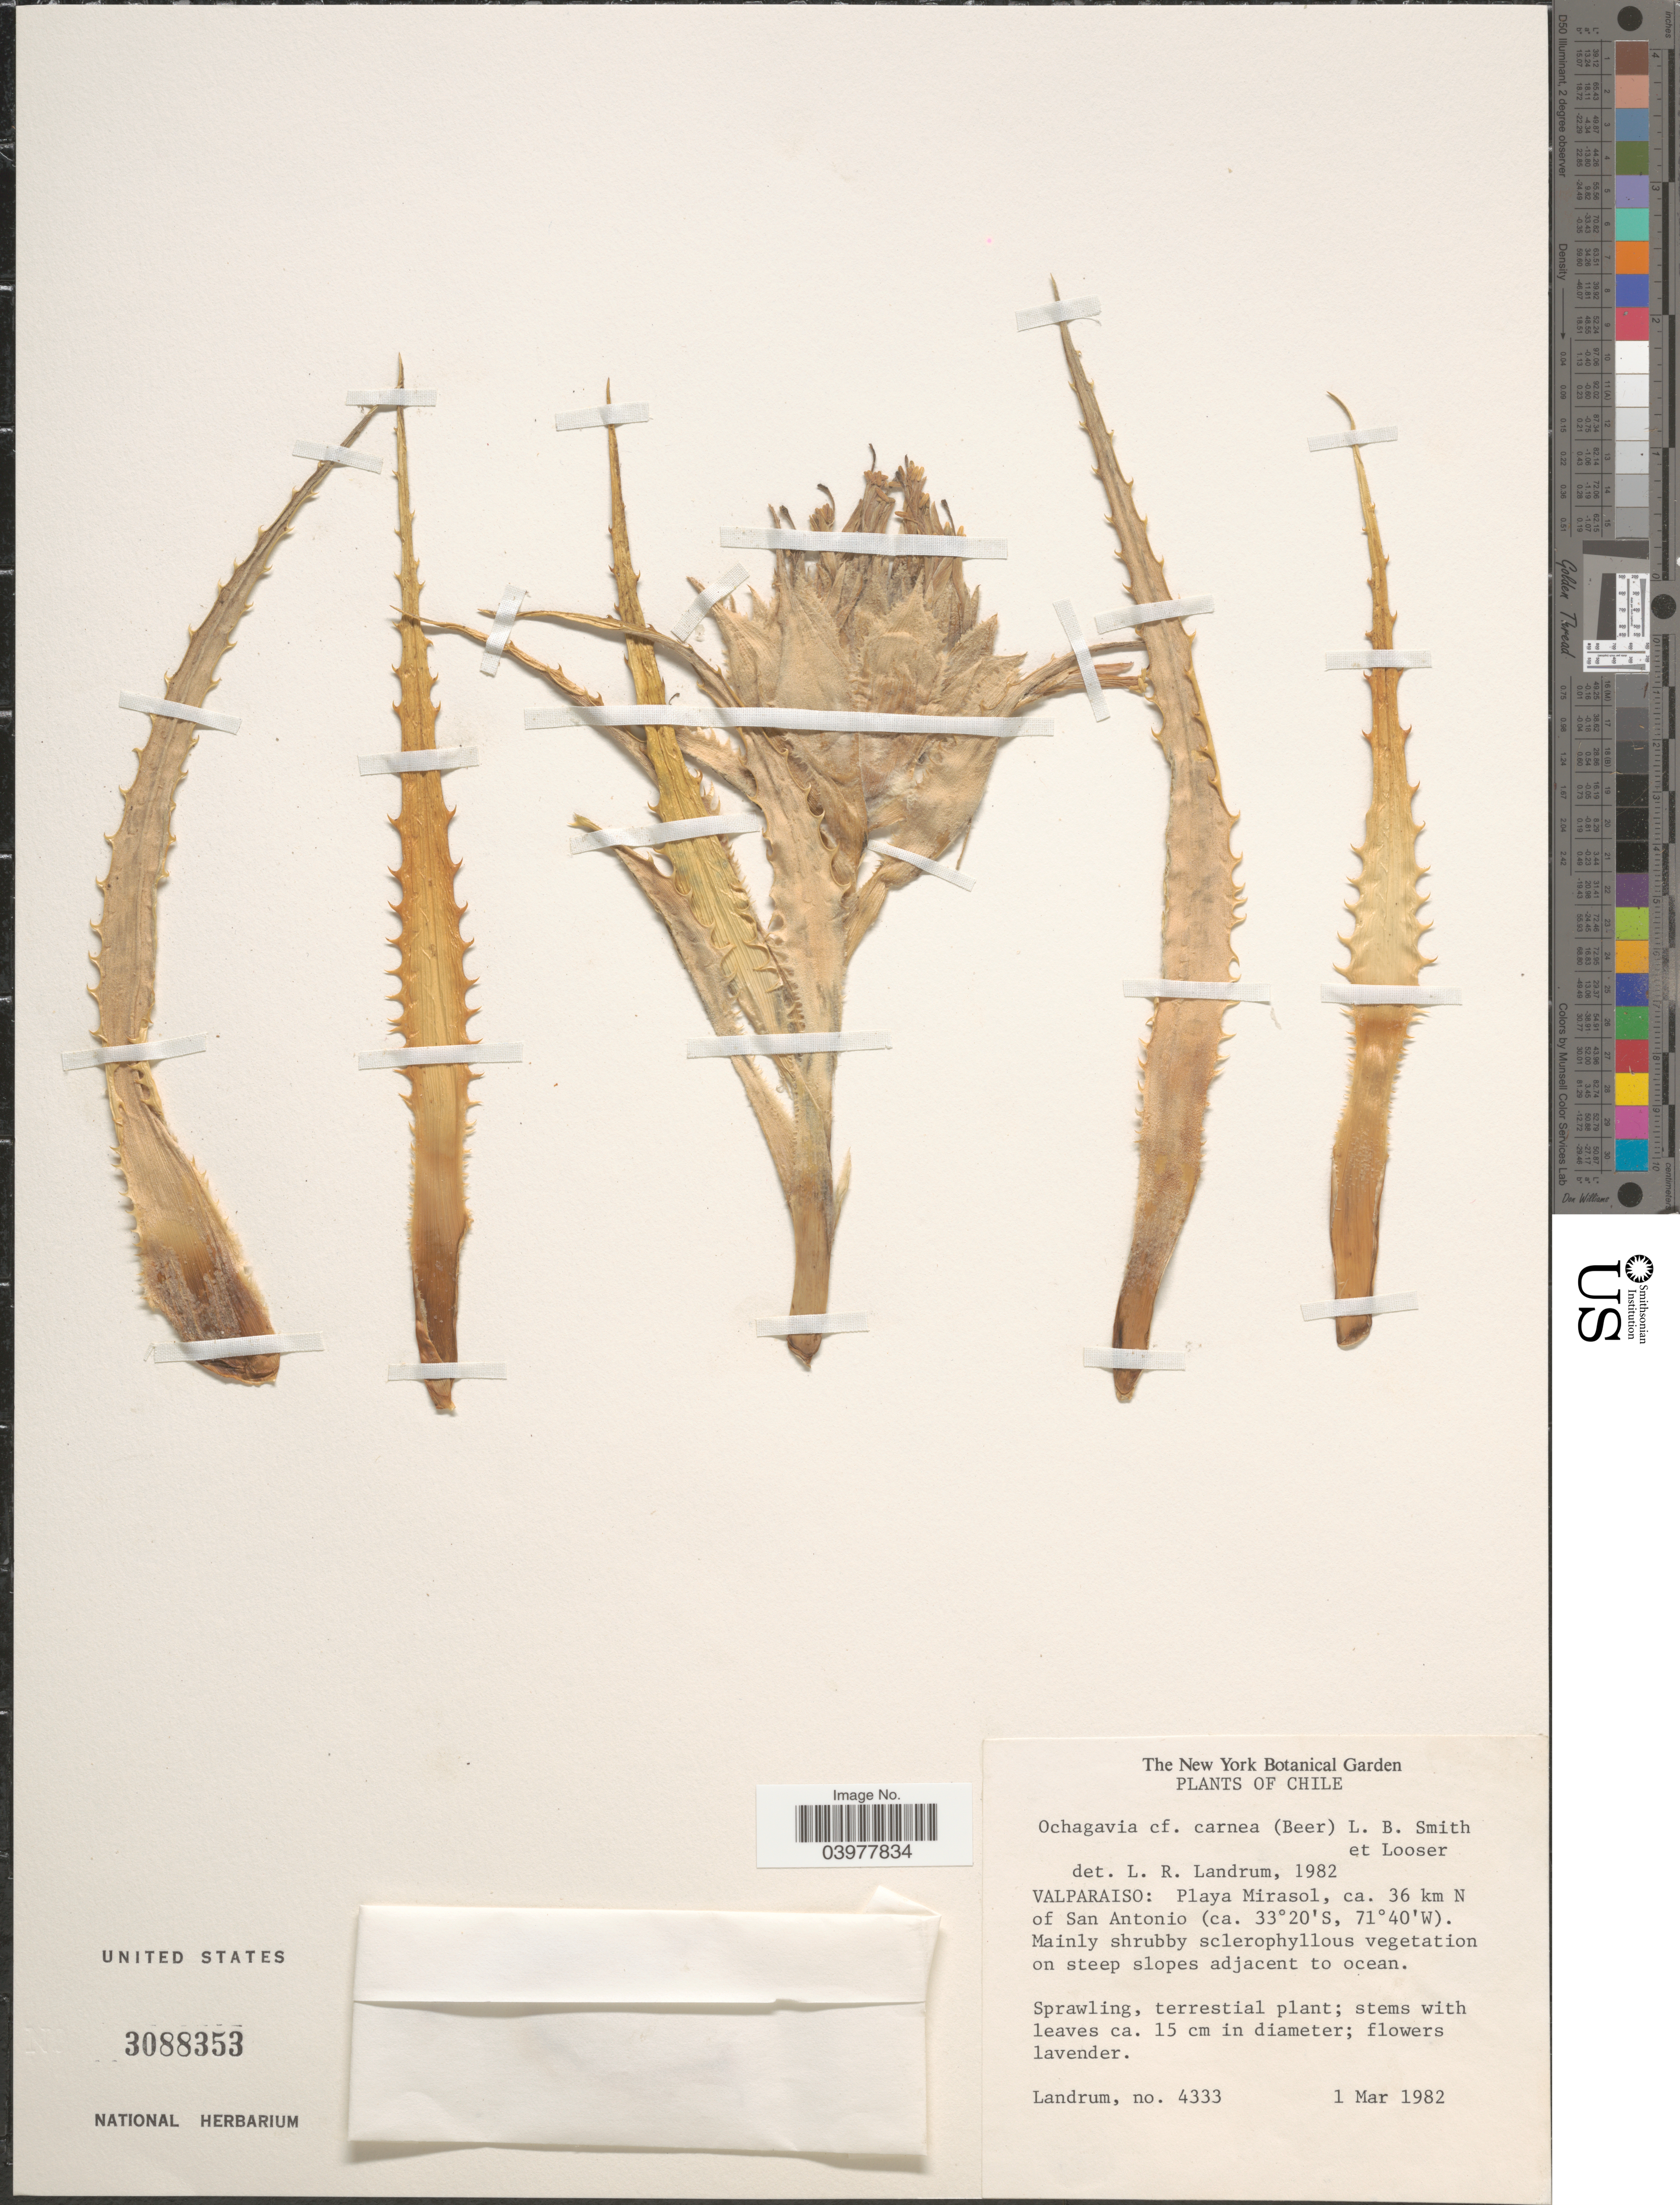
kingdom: Plantae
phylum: Tracheophyta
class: Liliopsida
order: Poales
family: Bromeliaceae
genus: Ochagavia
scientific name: Ochagavia carnea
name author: (Beer) L.B. Sm. & Looser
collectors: Landrum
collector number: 4333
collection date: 1982-03-01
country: Chile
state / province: Valparaíso (V)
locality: Valparaiso: Playa Mirasol, ca. 36 km N of San Antonio. On steep slopes adjacent to ocean.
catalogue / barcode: US 3088353